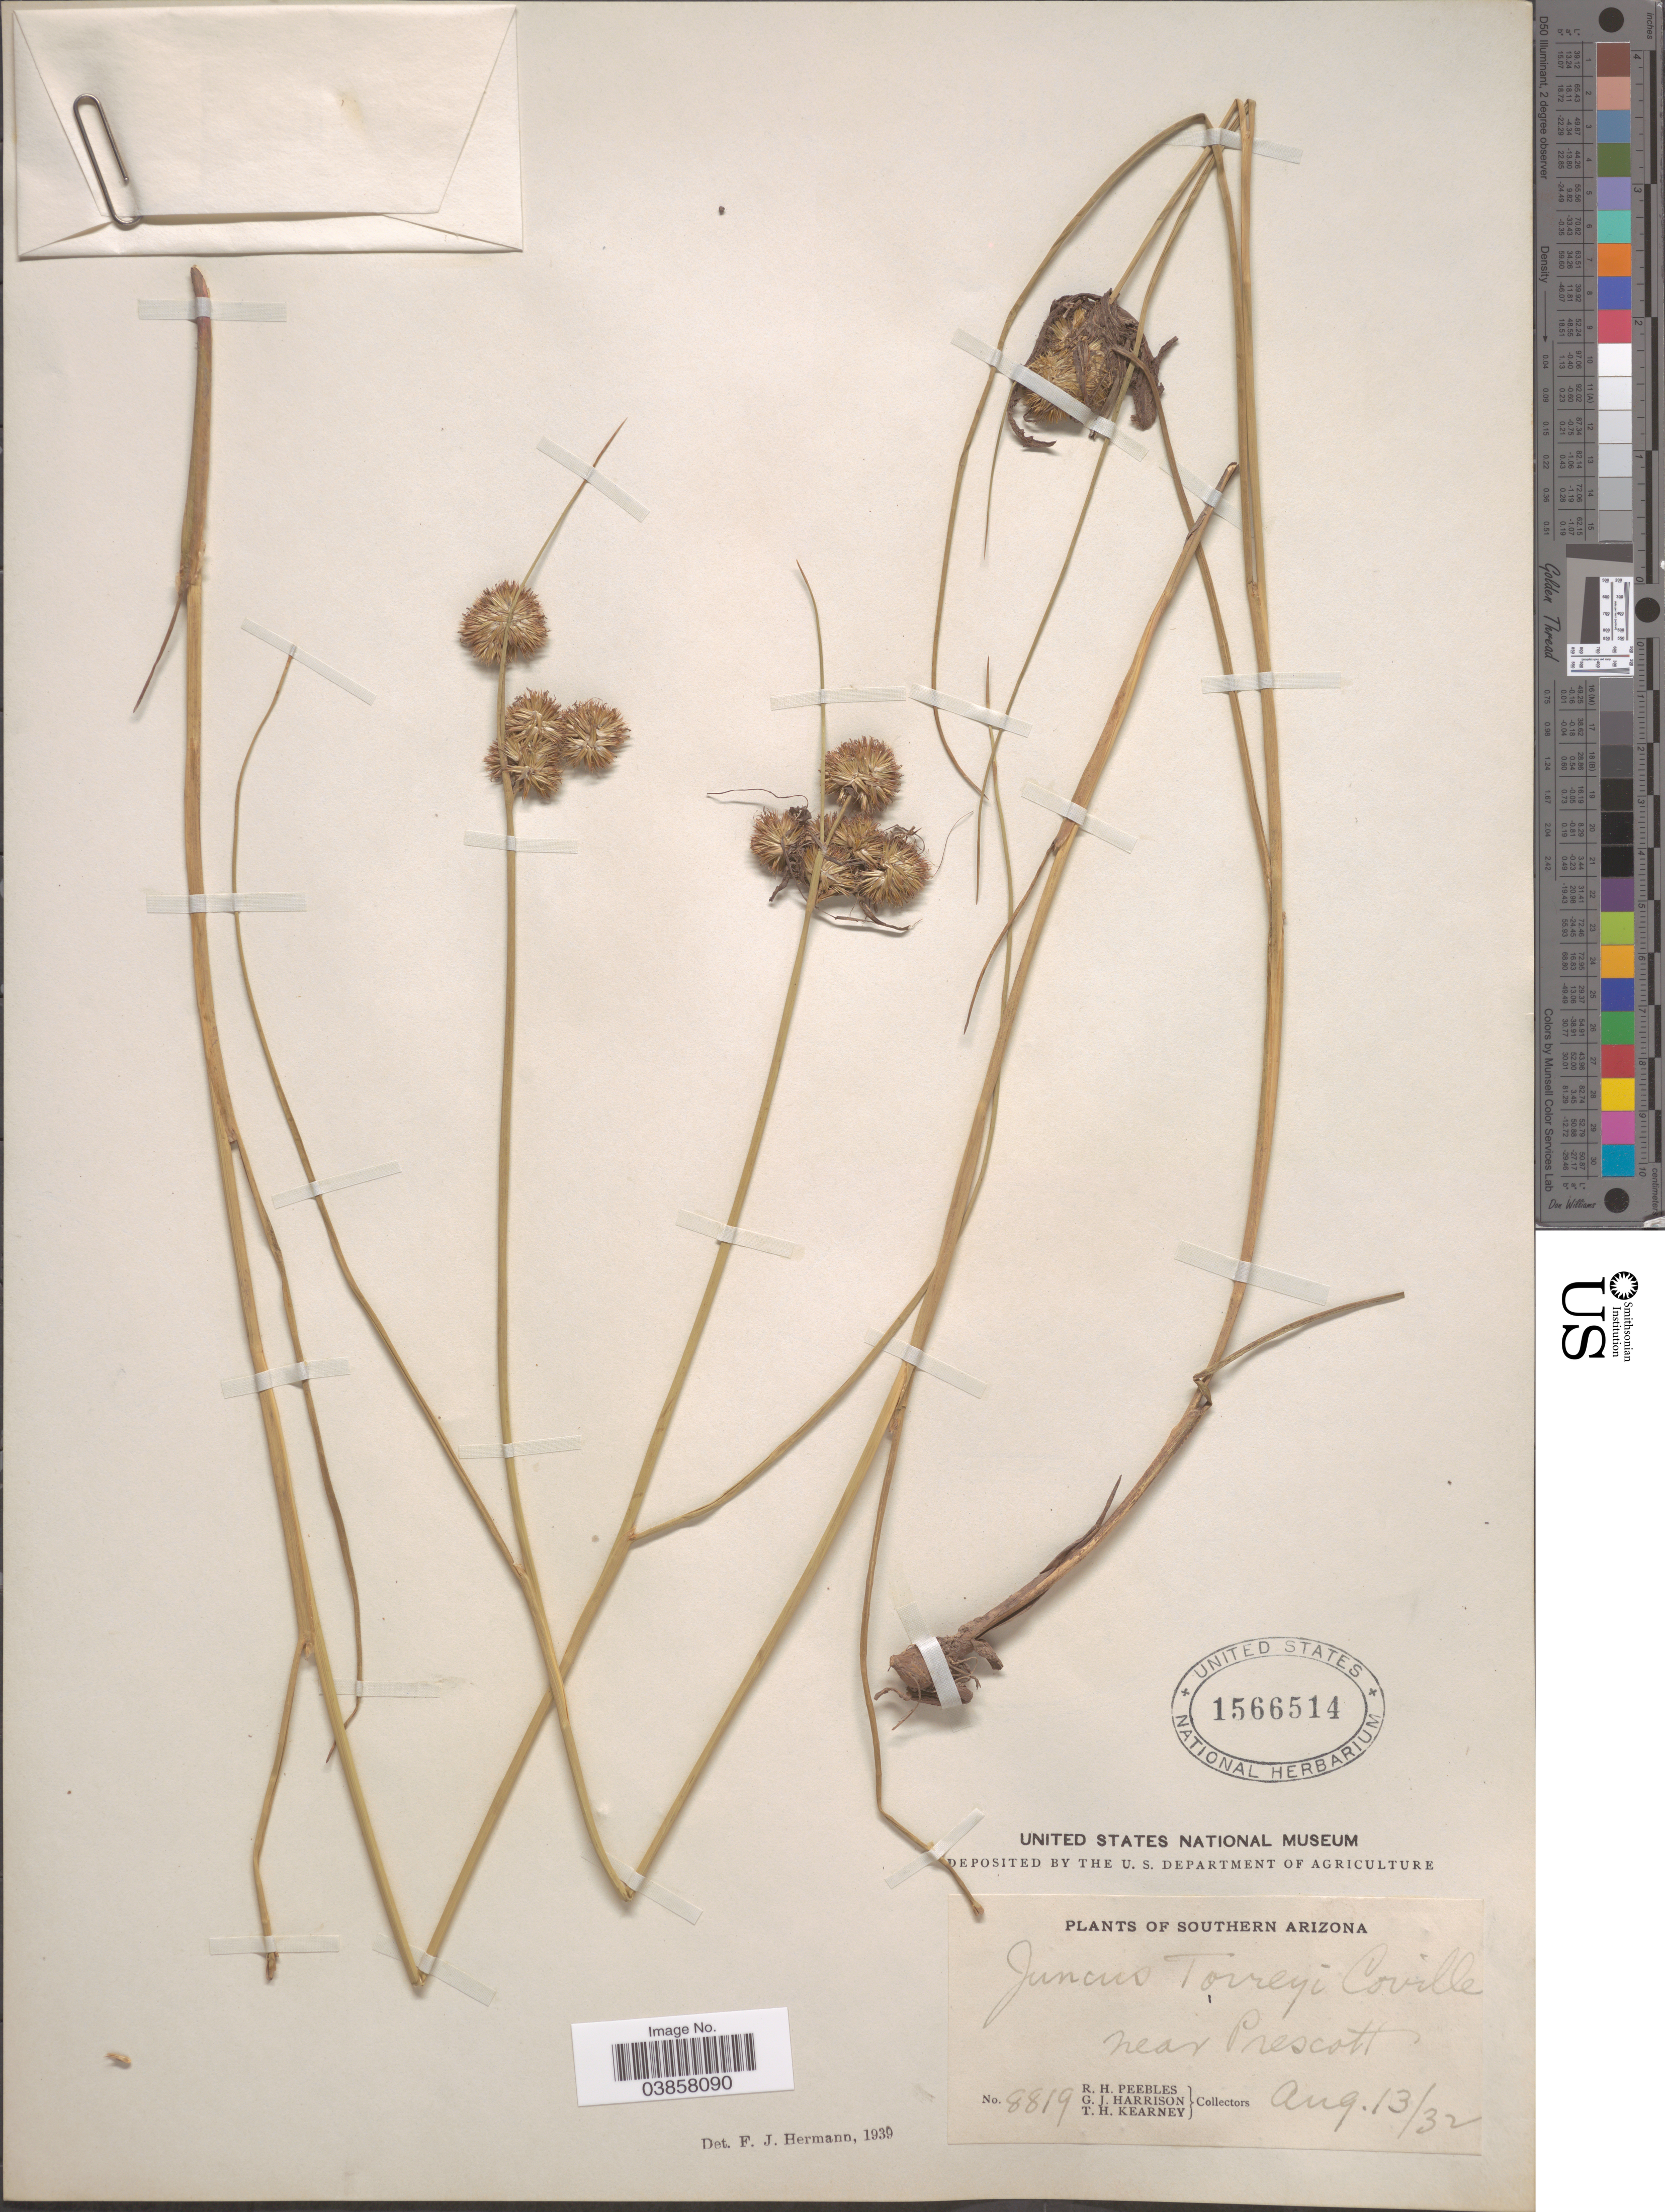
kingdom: Plantae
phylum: Tracheophyta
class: Liliopsida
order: Poales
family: Juncaceae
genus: Juncus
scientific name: Juncus torreyi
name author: Coville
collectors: R. H. Peebles, G. J. Harrison & T. H. Kearney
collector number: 8819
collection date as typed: Transcribed d/m/y: 13/8/32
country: United States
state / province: Arizona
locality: Southern Arizona. Near Prescott.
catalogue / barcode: US 1566514